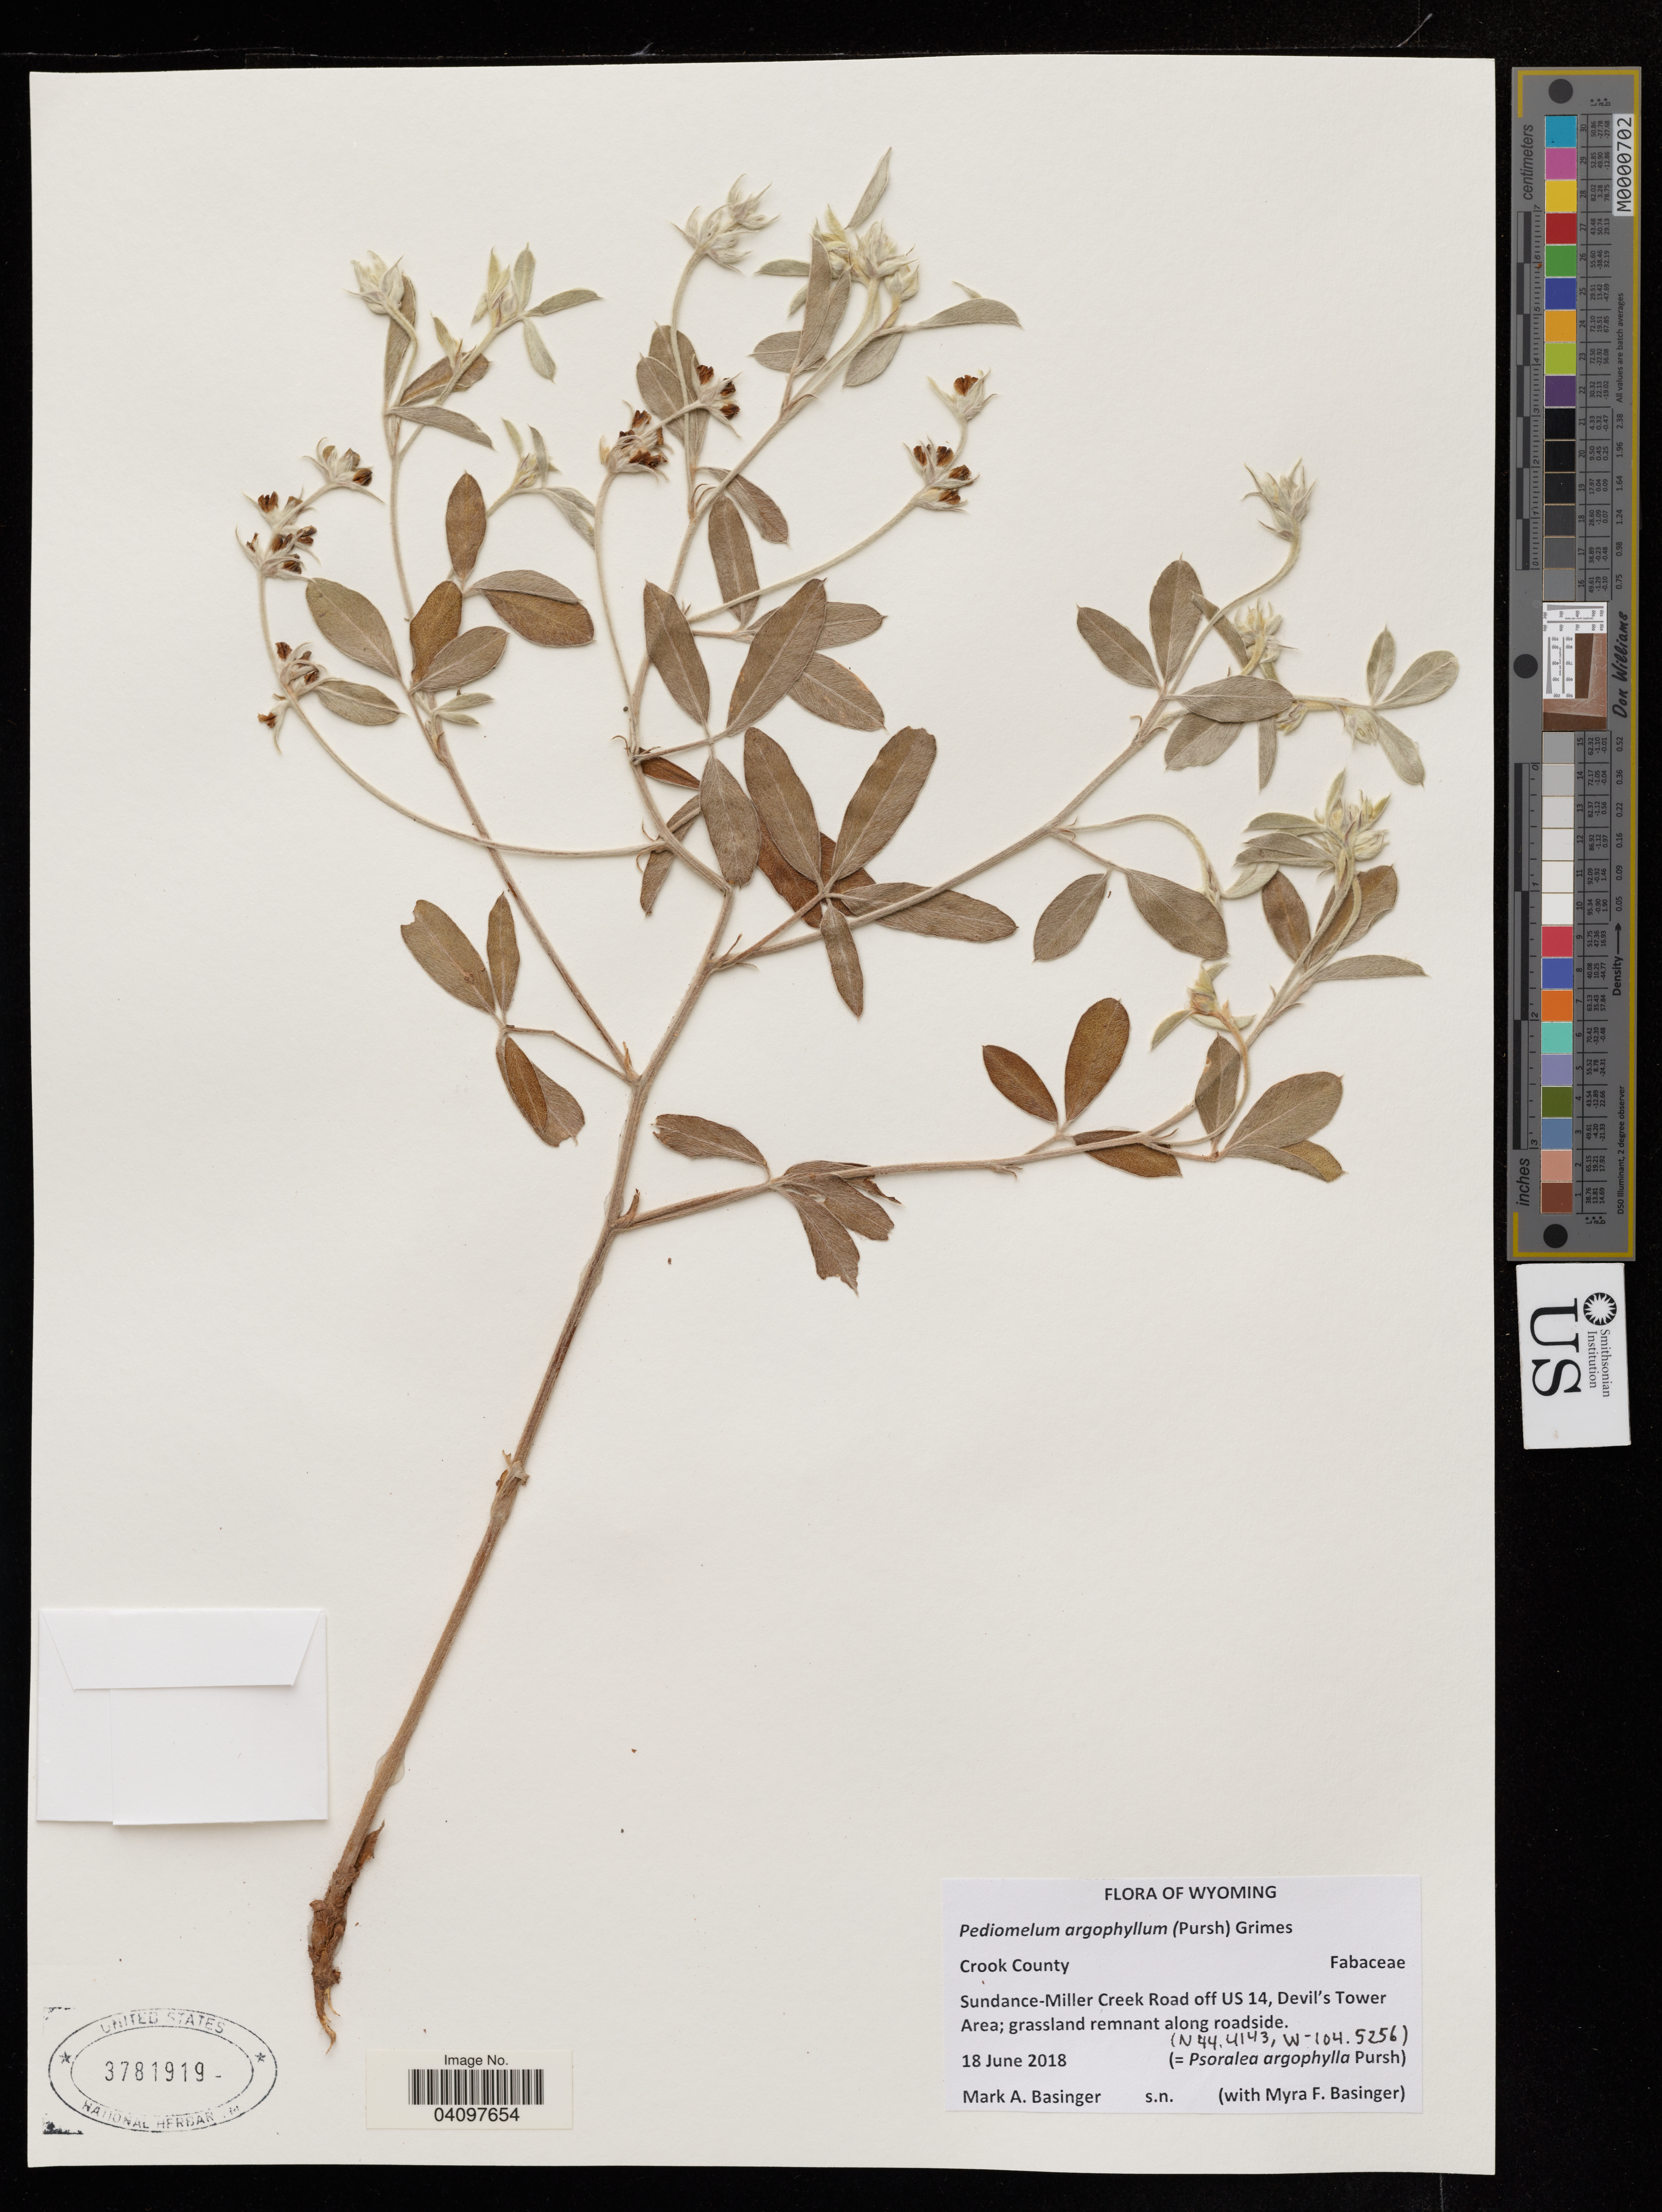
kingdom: Plantae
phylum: Tracheophyta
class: Magnoliopsida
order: Fabales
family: Fabaceae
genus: Pediomelum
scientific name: Pediomelum argophyllum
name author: (Pursh) J.W. Grimes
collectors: M. Basinger & M. Basinger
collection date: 2018-06-18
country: United States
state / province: Wyoming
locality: Crook County. Sundance-Miller Creek Road off US 14, Devil's Tower Area; grassland remnant along roadside.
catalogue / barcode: US 3781919